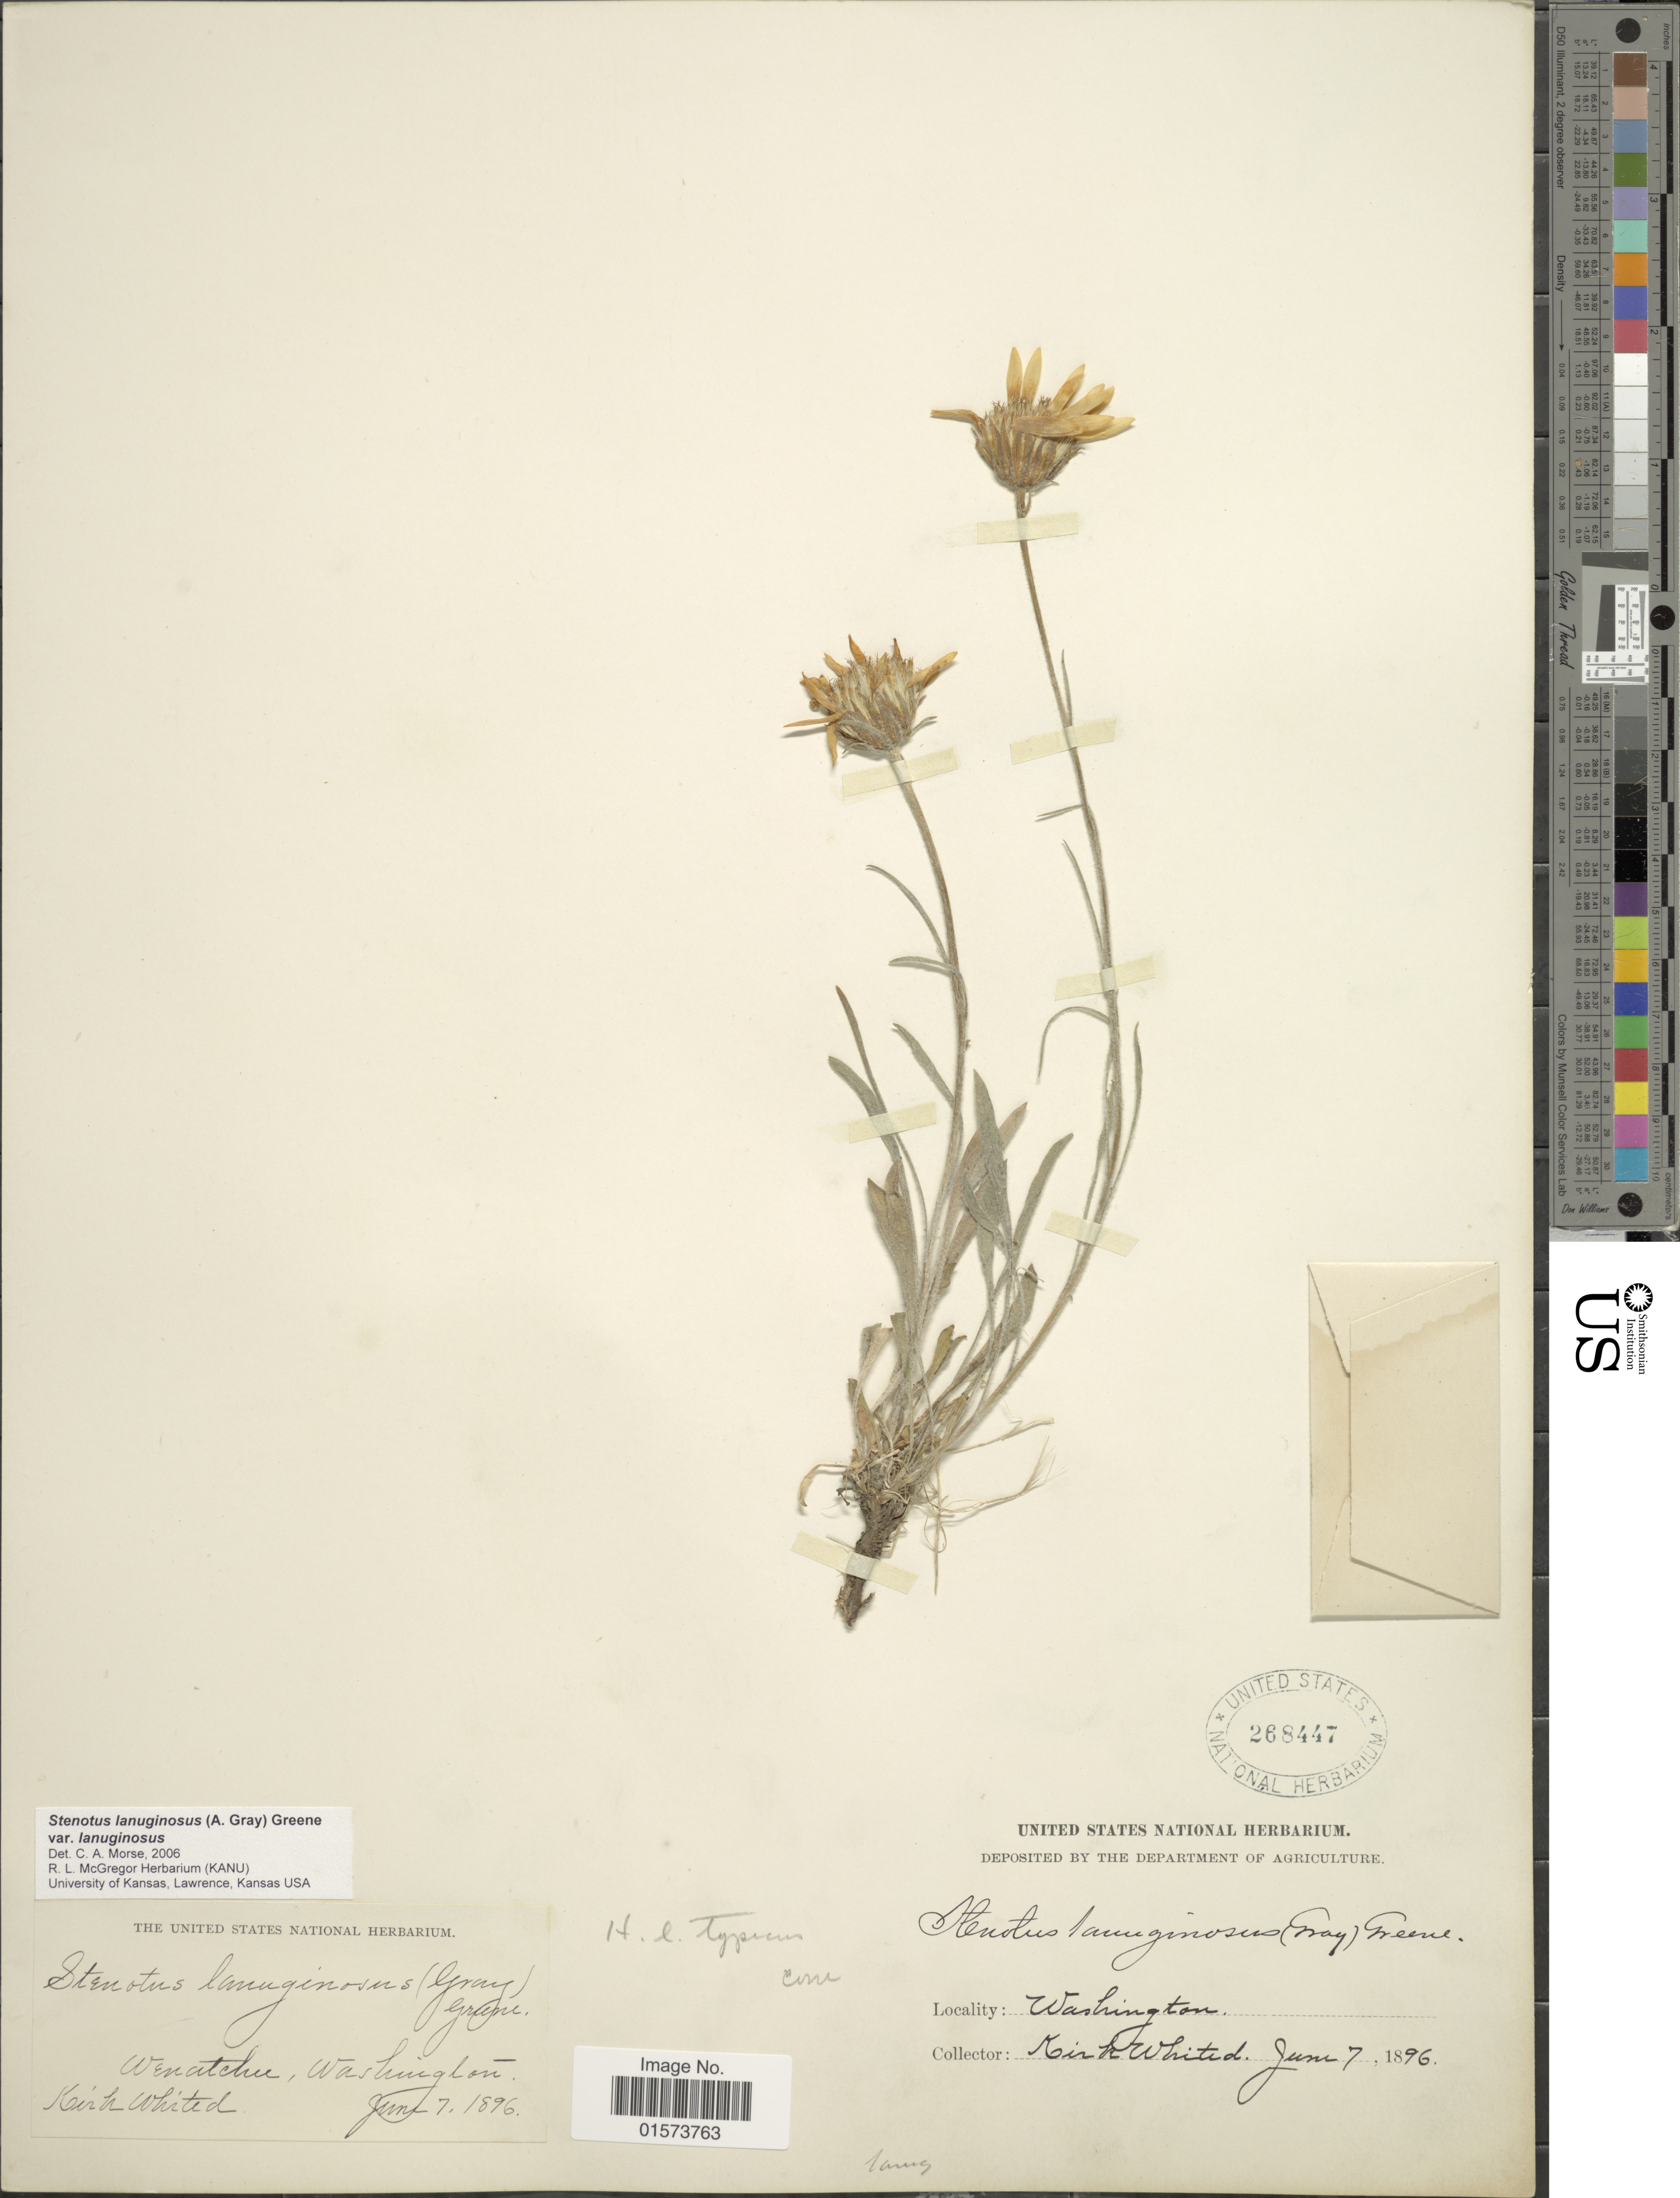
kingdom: Plantae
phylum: Tracheophyta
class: Magnoliopsida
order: Asterales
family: Asteraceae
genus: Stenotus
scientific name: Stenotus lanuginosus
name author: (A. Gray) Greene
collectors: K. Whited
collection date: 1896-06-07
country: United States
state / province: Washington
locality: Wenatchu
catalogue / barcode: US 268447